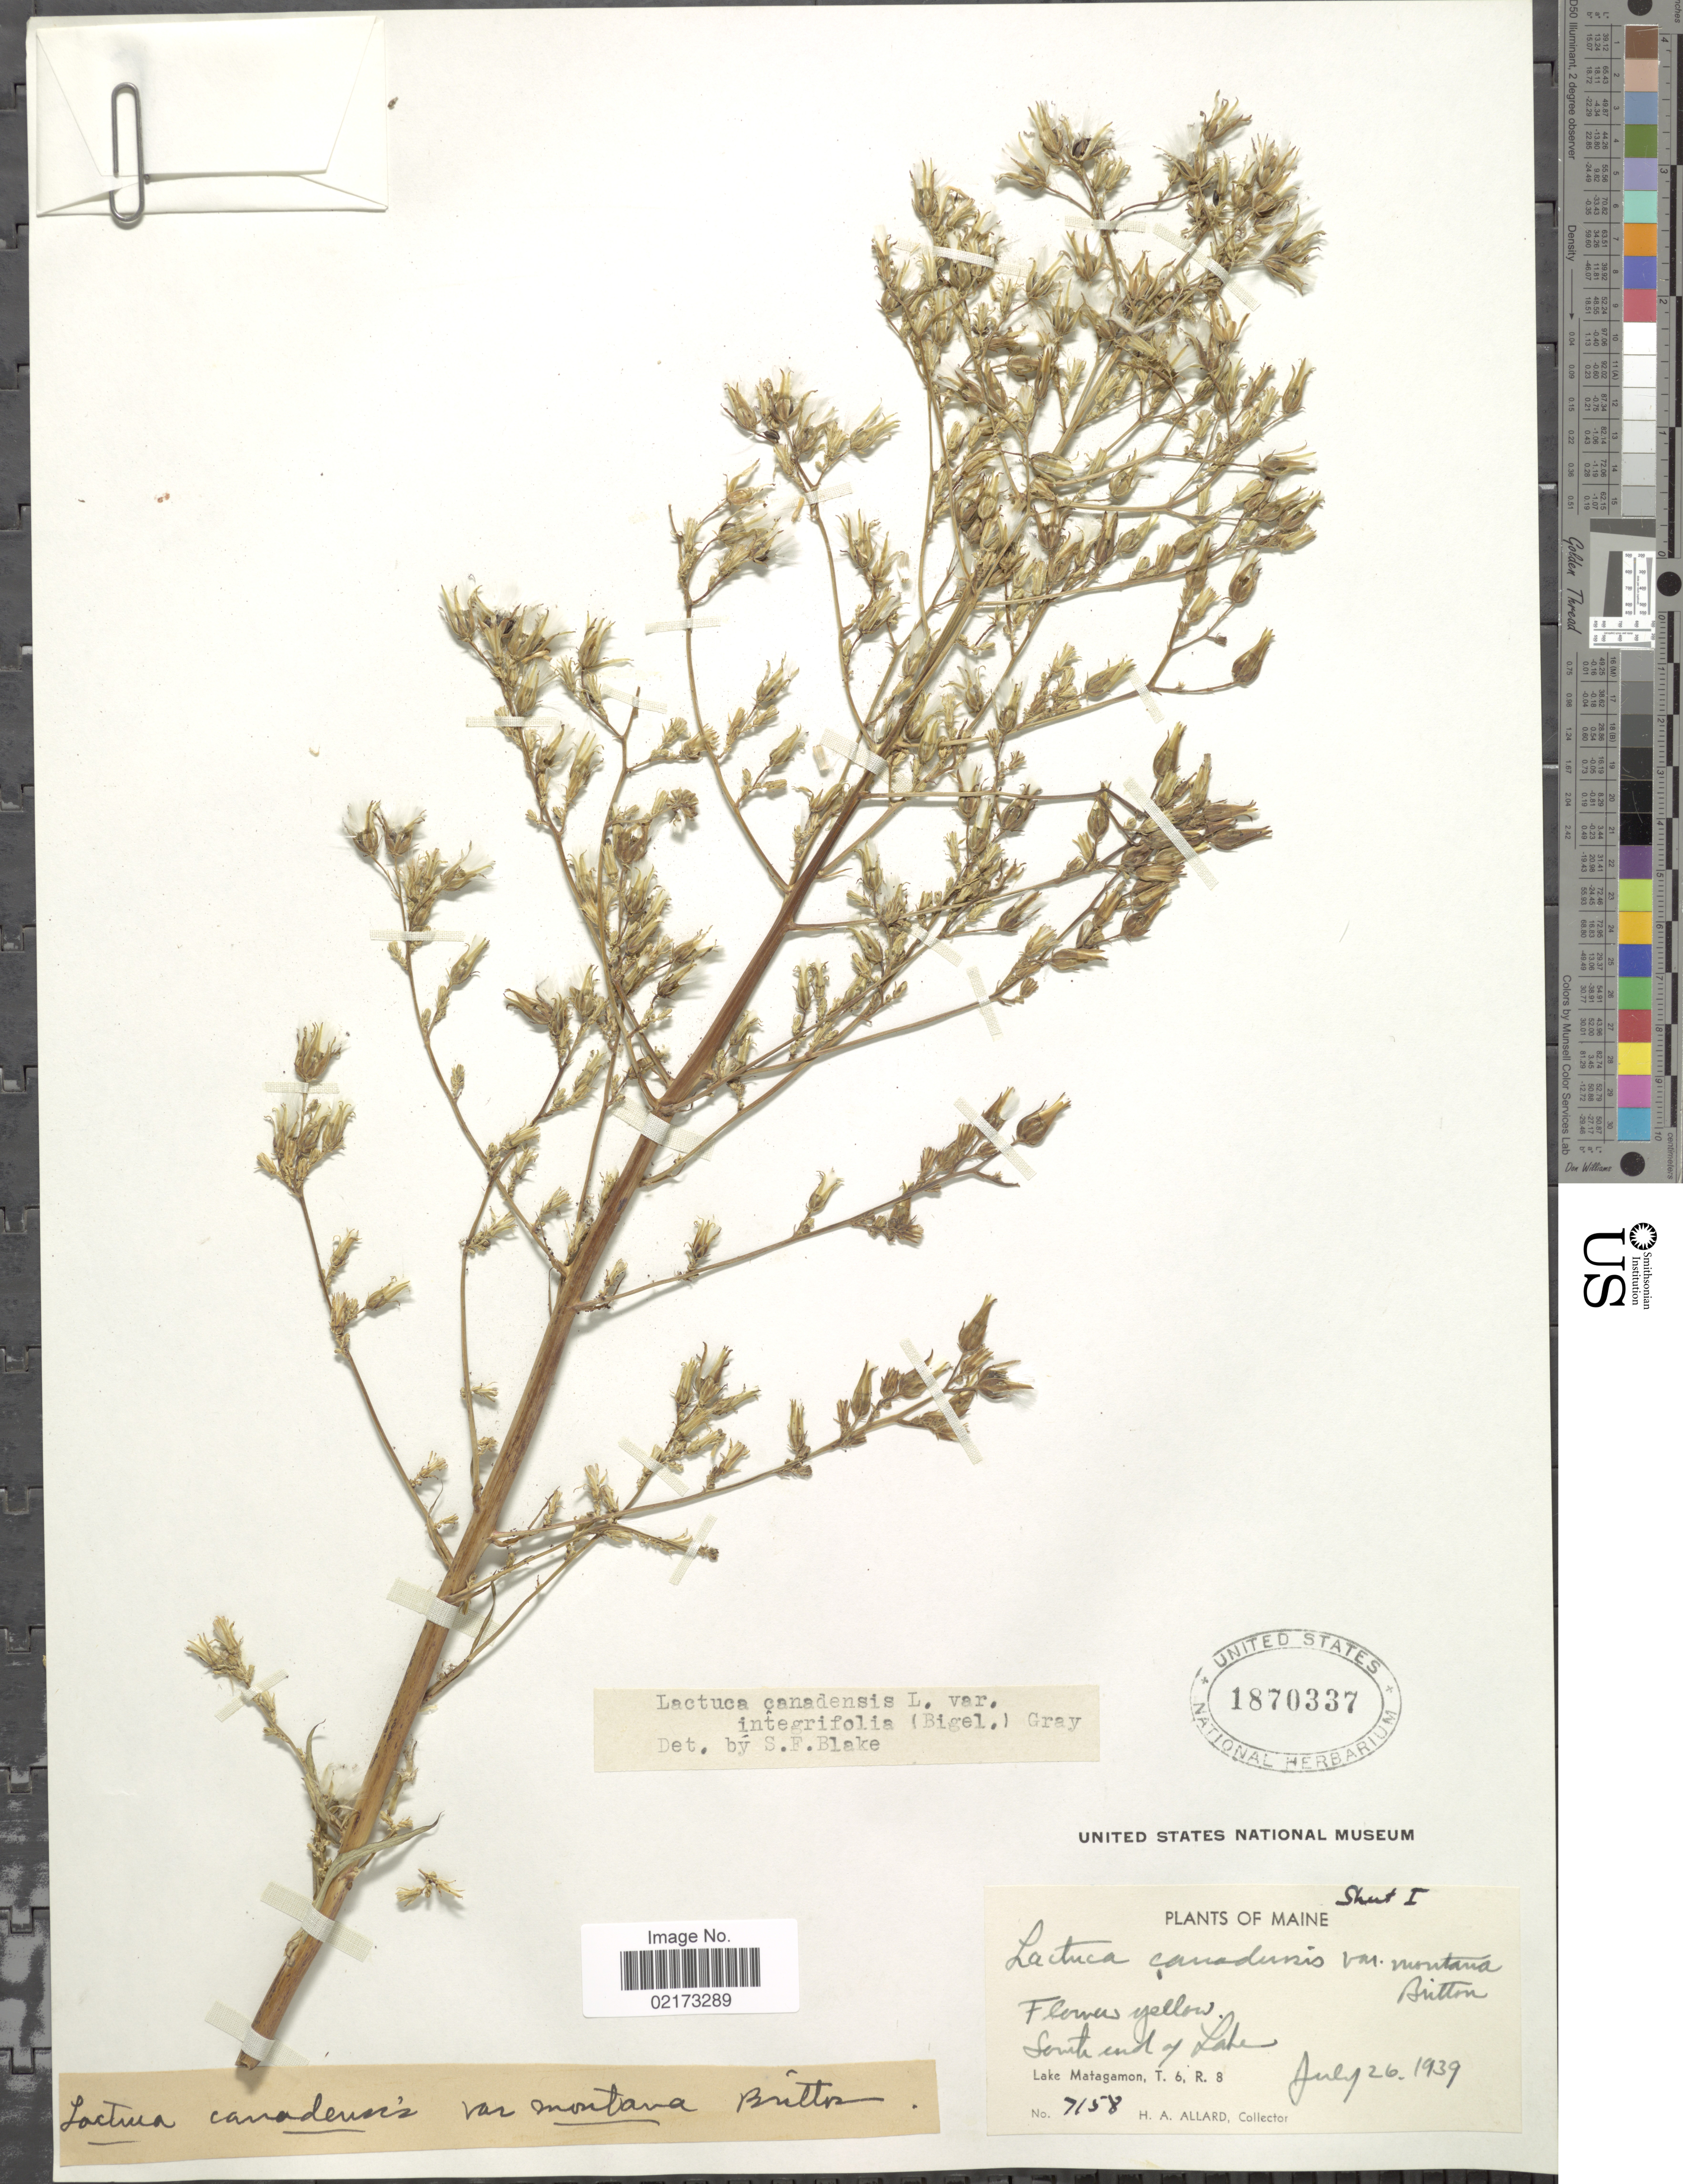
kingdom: Plantae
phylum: Tracheophyta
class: Magnoliopsida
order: Asterales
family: Asteraceae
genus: Lactuca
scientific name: Lactuca canadensis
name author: L.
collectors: H. A. Allard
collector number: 7158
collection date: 1939-07-26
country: United States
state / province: Maine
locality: South end of Lake, Lake Matagamon, T6, R8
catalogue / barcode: US 1870337